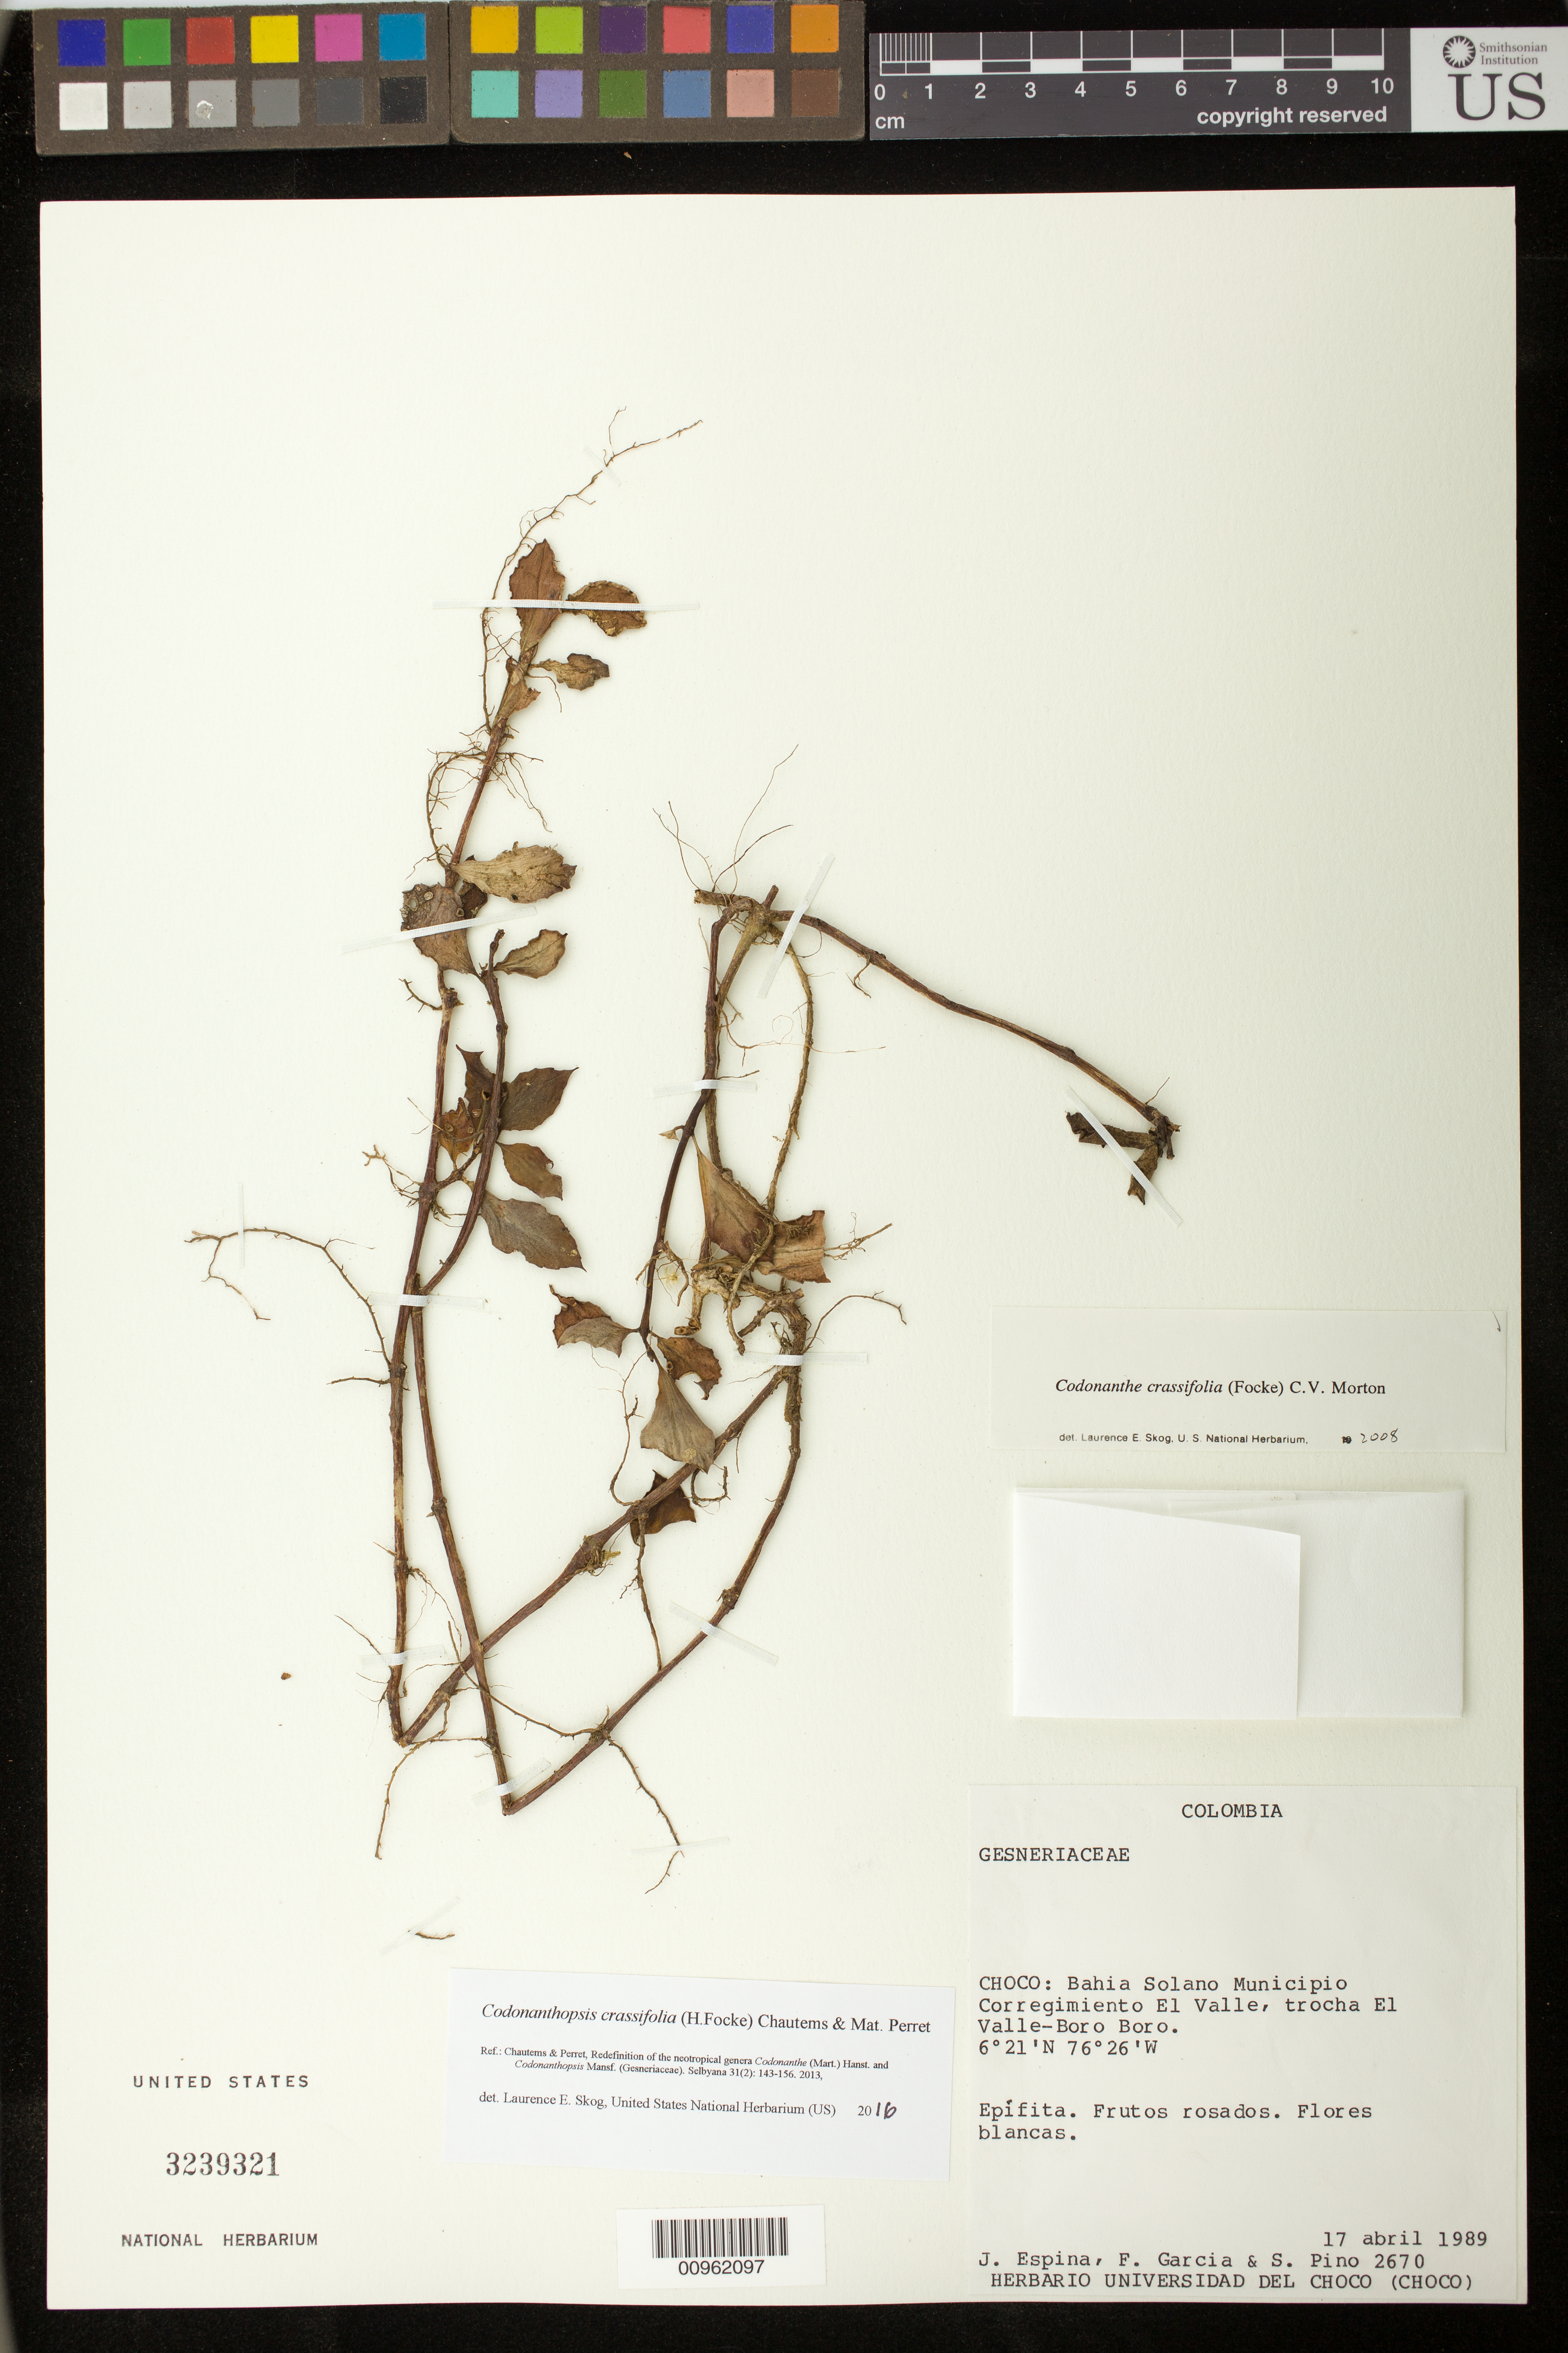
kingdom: Plantae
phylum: Tracheophyta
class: Magnoliopsida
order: Lamiales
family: Gesneriaceae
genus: Codonanthopsis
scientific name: Codonanthopsis crassifolia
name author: (H. Focke) Chautems & Mat.Perret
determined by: Skog, Laurence E.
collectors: J. Espina, F. Garcia & S. Pino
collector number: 2670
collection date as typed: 17 Apr 1989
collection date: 1989-04-17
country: Colombia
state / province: Chocó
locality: Choco: Bahia Solano Municipio, Corregimiento El Valle, trocha El Valle-Boro Boro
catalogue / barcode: US 3239321